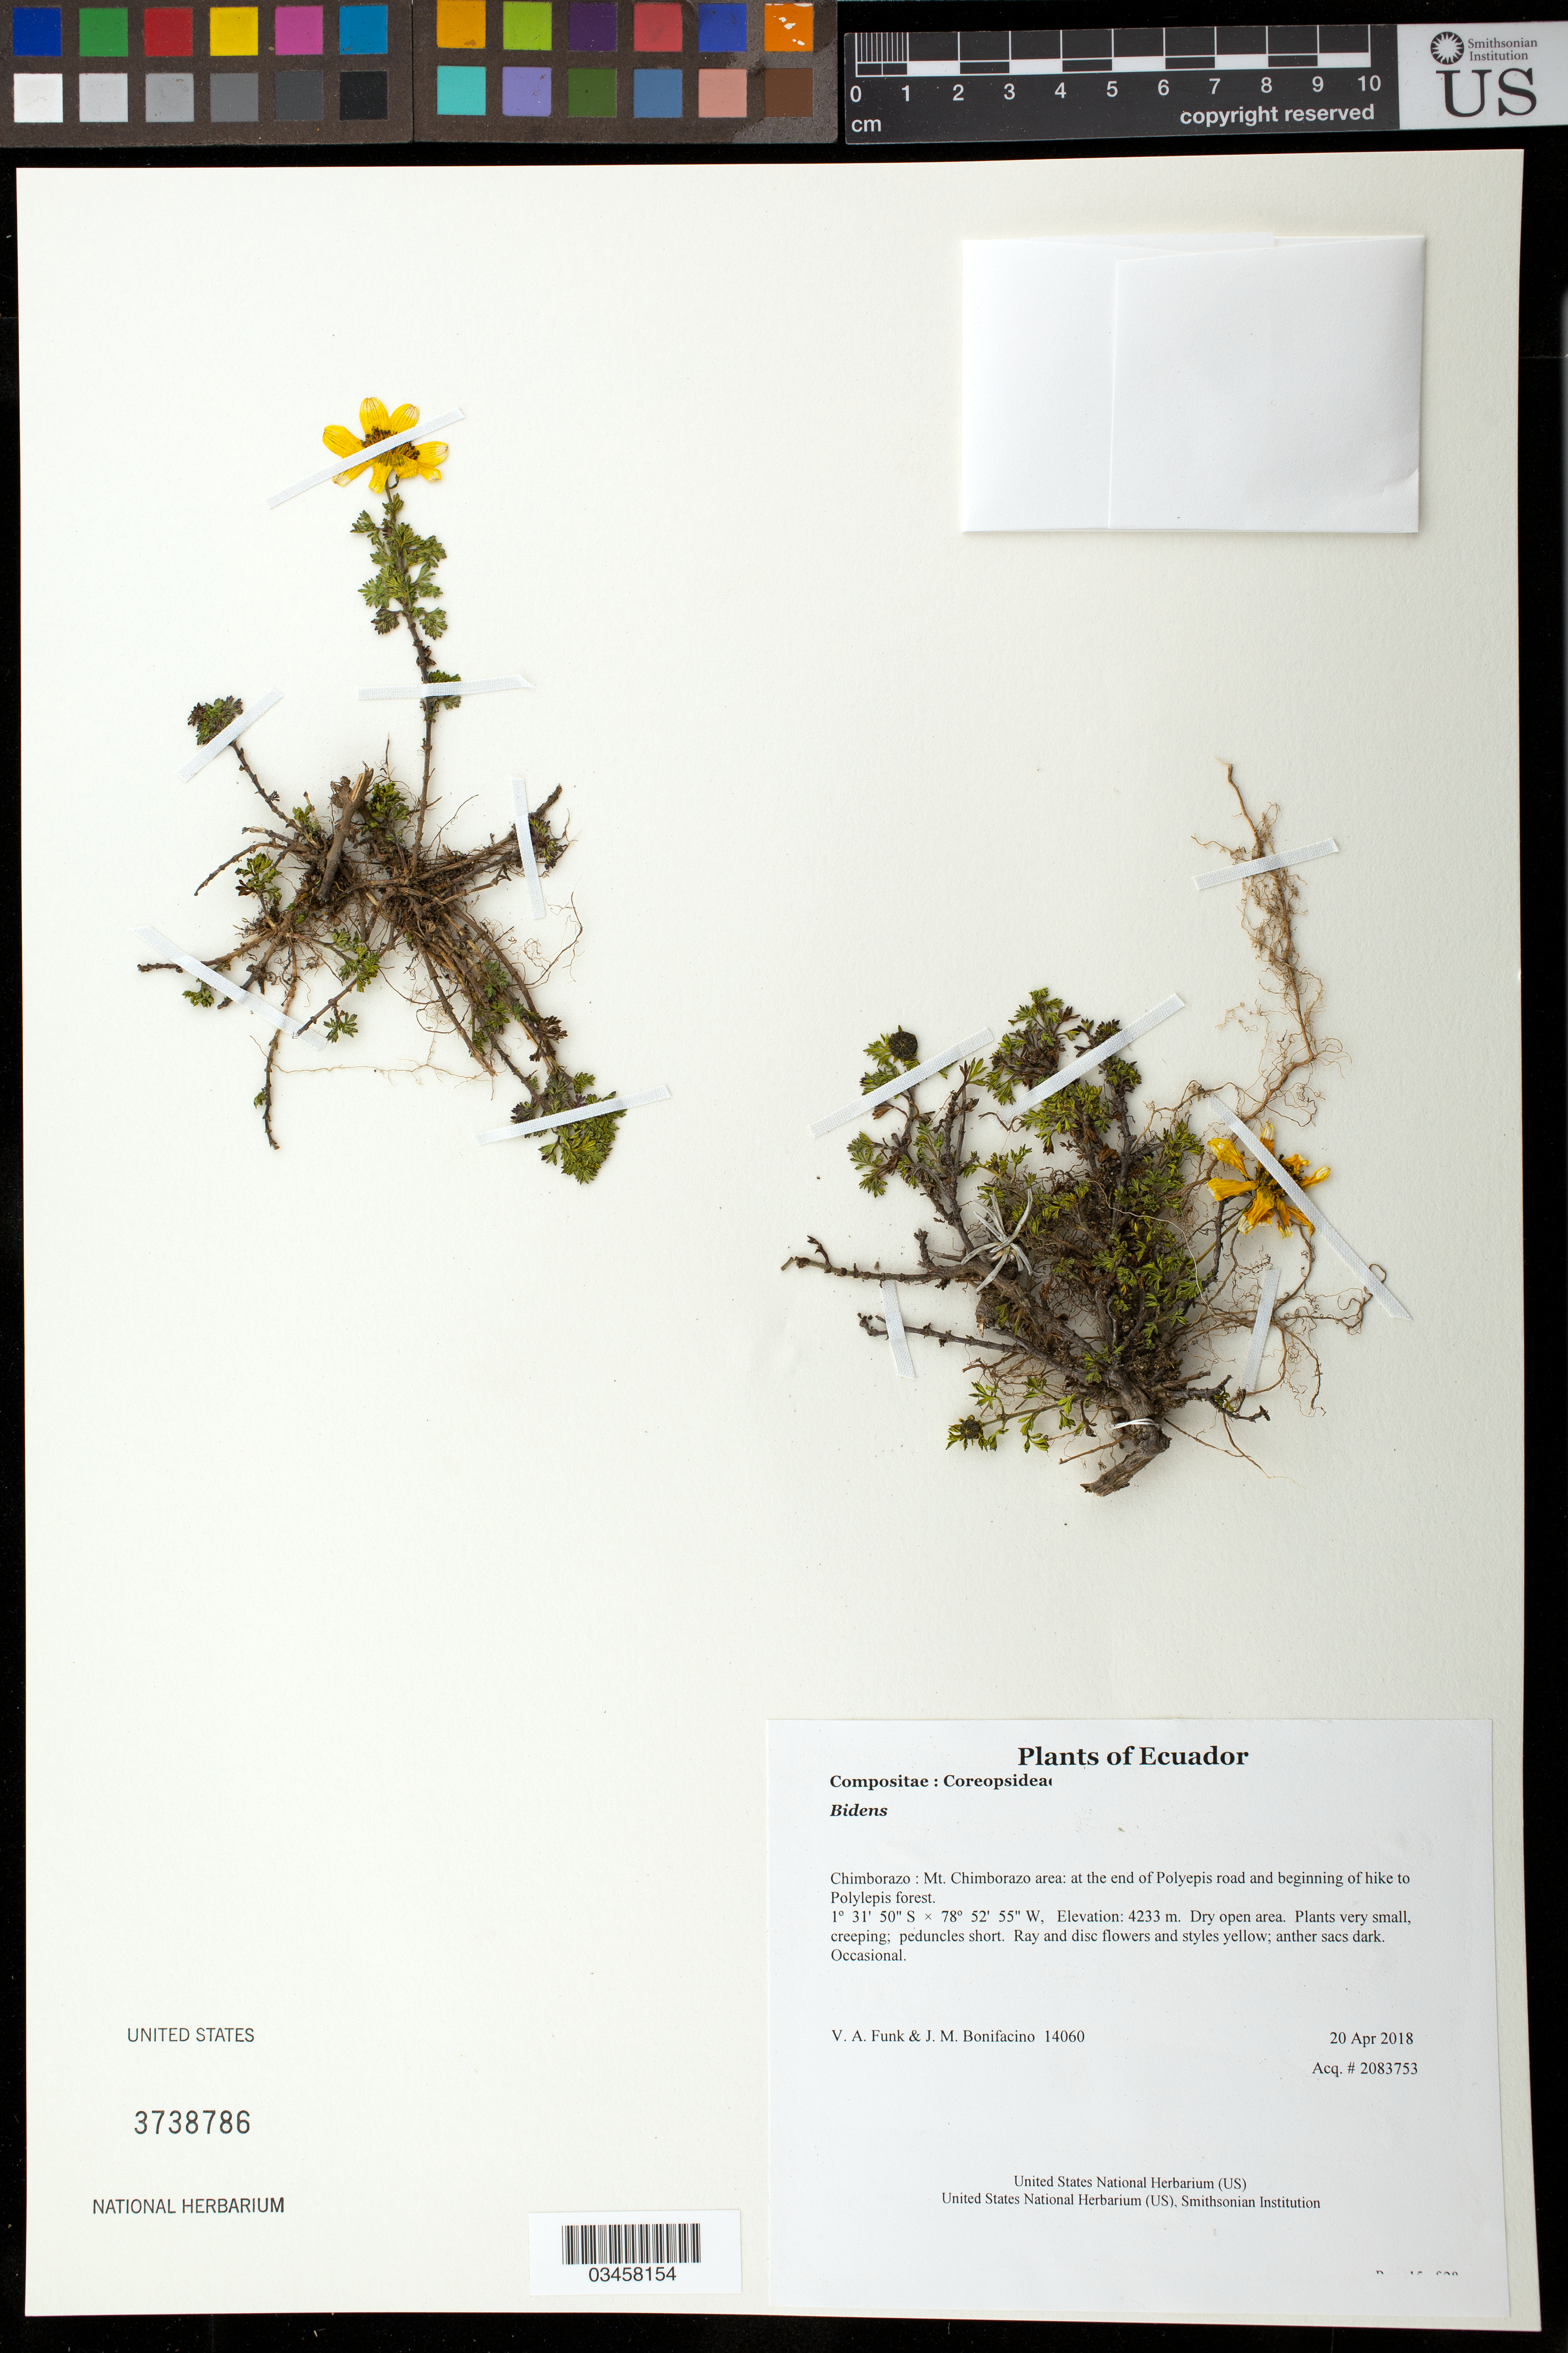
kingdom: Plantae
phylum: Tracheophyta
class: Magnoliopsida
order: Asterales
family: Asteraceae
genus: Bidens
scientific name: Bidens triplinervia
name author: Kunth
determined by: Liris Barbosa da Silva, María, (UEFS (HUEFS)), Universidade Estadual de Feira de Santana (BRAZIL)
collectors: V. Funk & M. Bonifacino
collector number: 14060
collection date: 2018-04-20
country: Ecuador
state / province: Chimborazo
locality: Mt. Chimborazo area: at the end of Polyepis road and beginning of hike to Polylepis forest.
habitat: Dry open area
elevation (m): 4233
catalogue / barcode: US 3738786